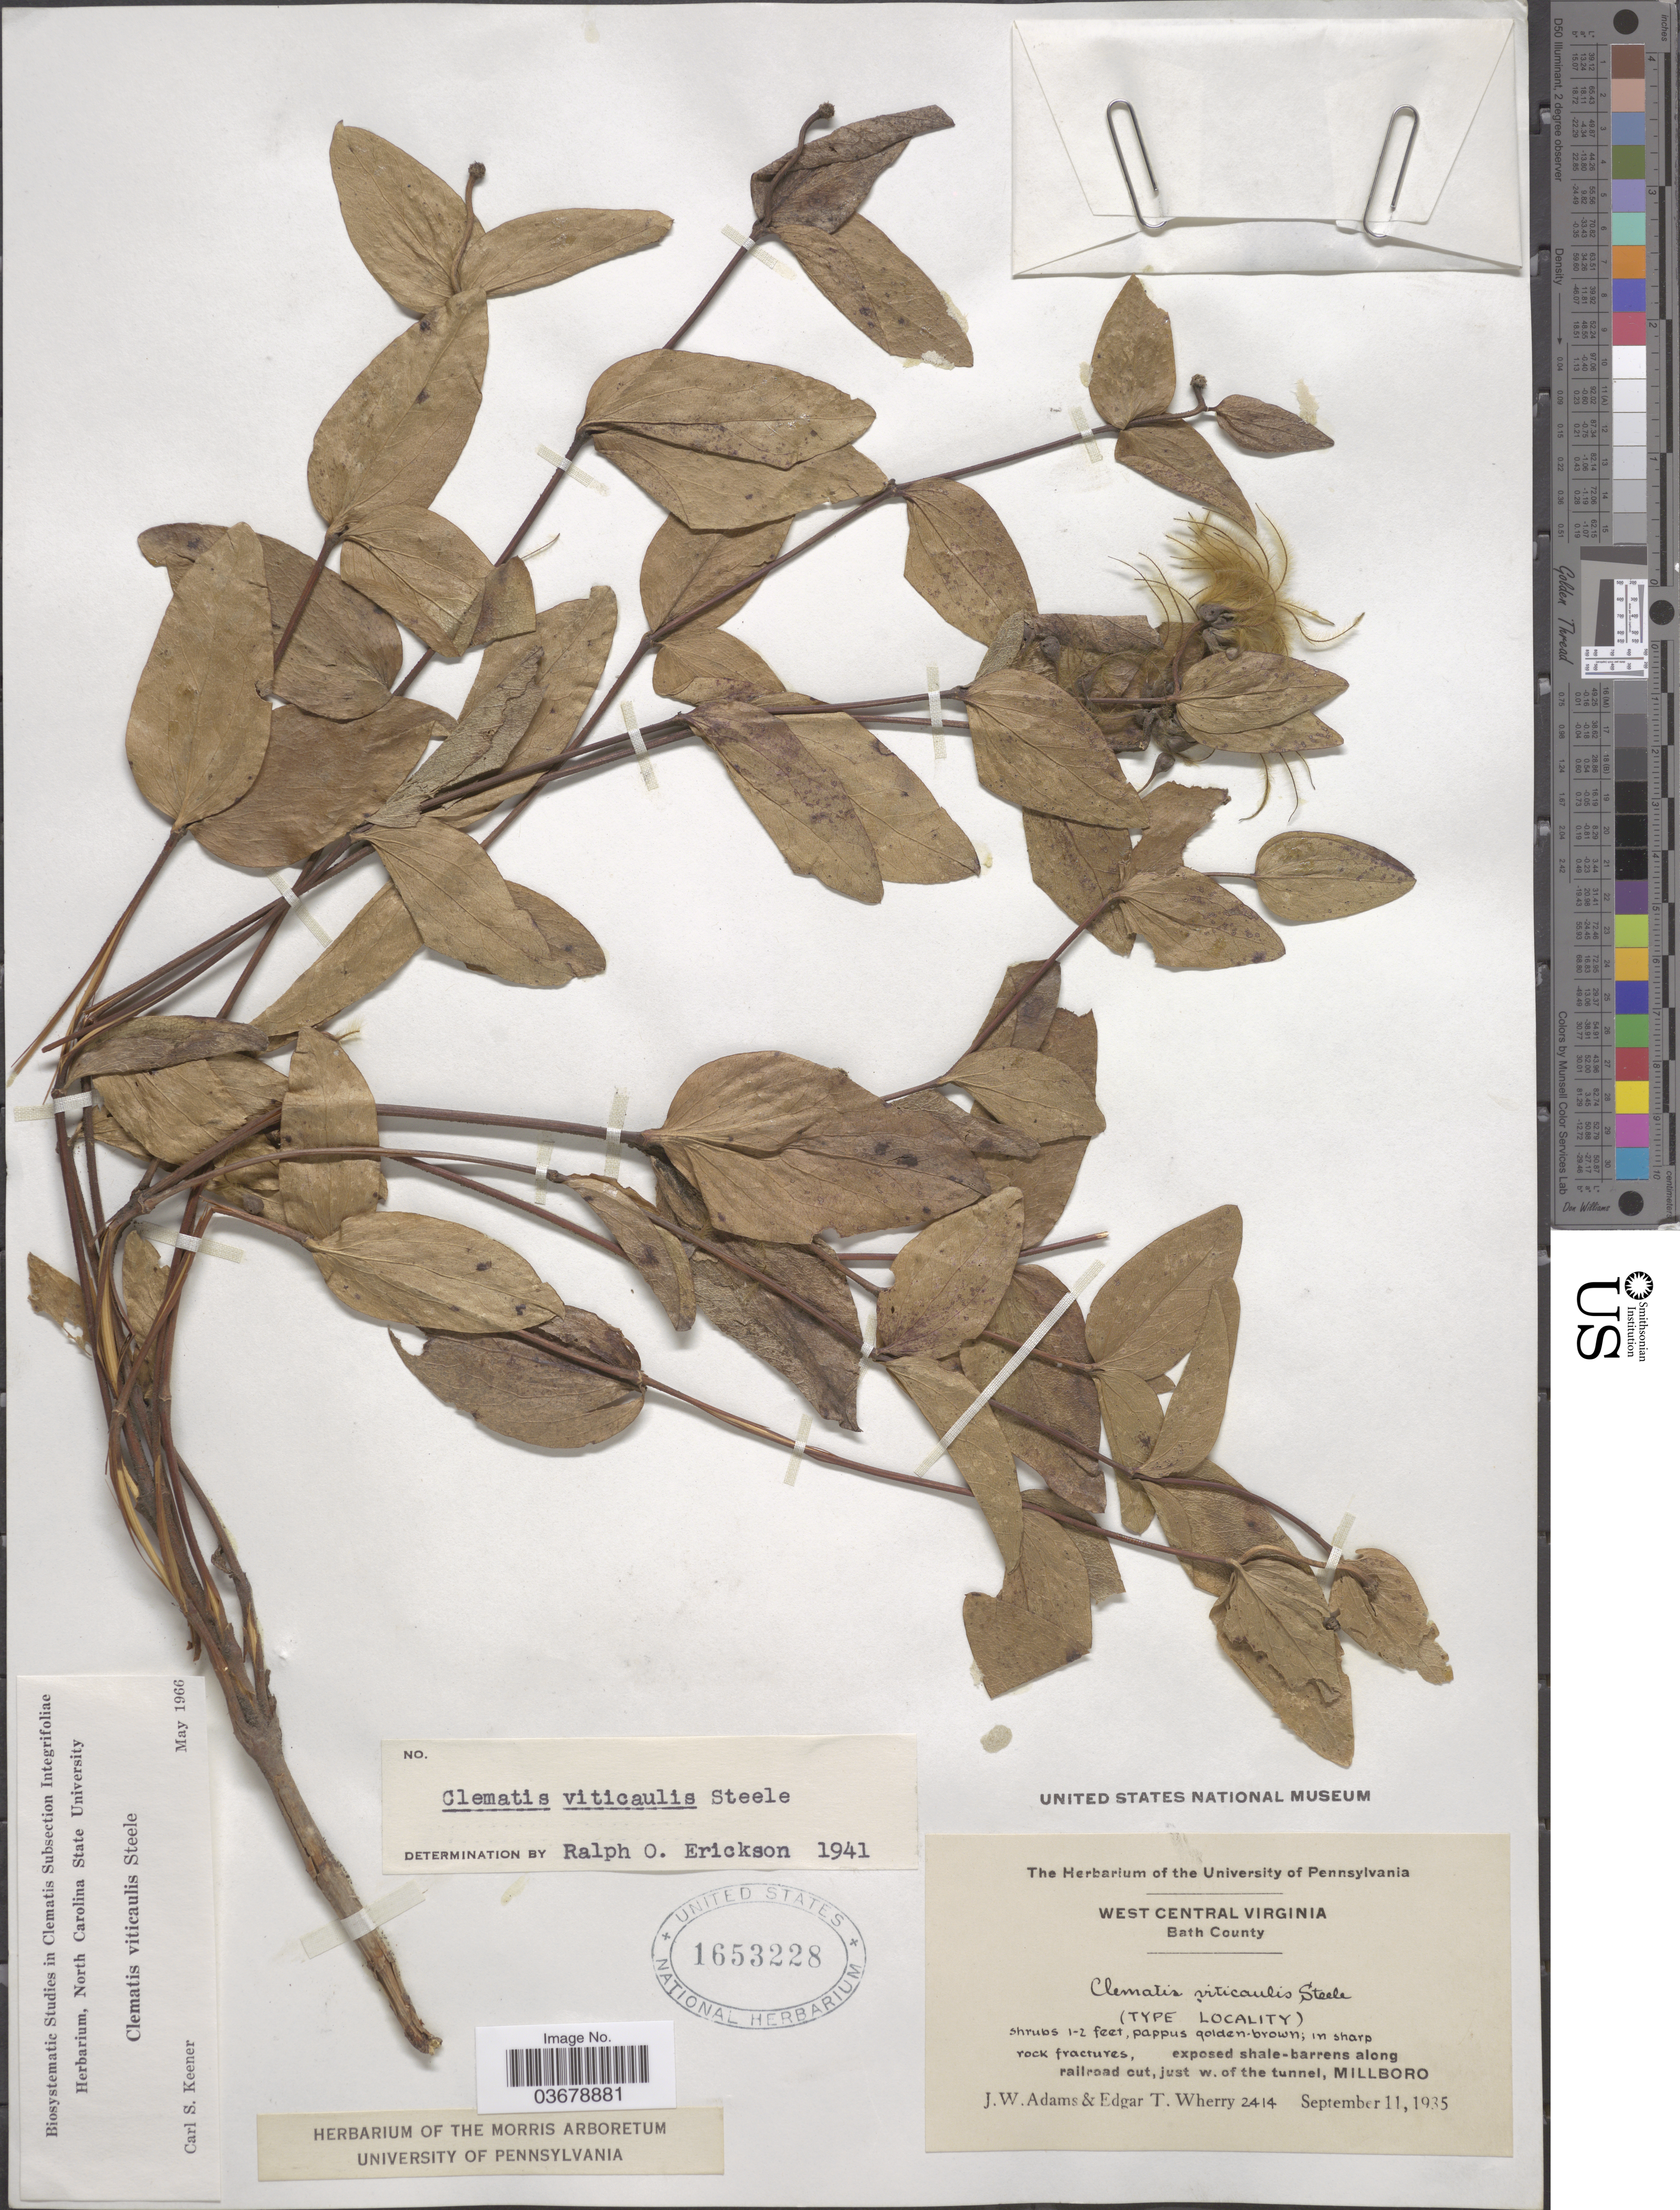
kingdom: Plantae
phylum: Tracheophyta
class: Magnoliopsida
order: Ranunculales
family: Ranunculaceae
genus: Clematis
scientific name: Clematis viorna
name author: L.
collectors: J. Adams & E. T. Wherry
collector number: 2414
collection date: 1935-09-11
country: United States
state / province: Virginia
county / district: Bath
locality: West Central Virginia. Bath County. Exposed shale-barrens along railroad cut, just w. of the tunnel, Millboro.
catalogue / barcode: US 1653228